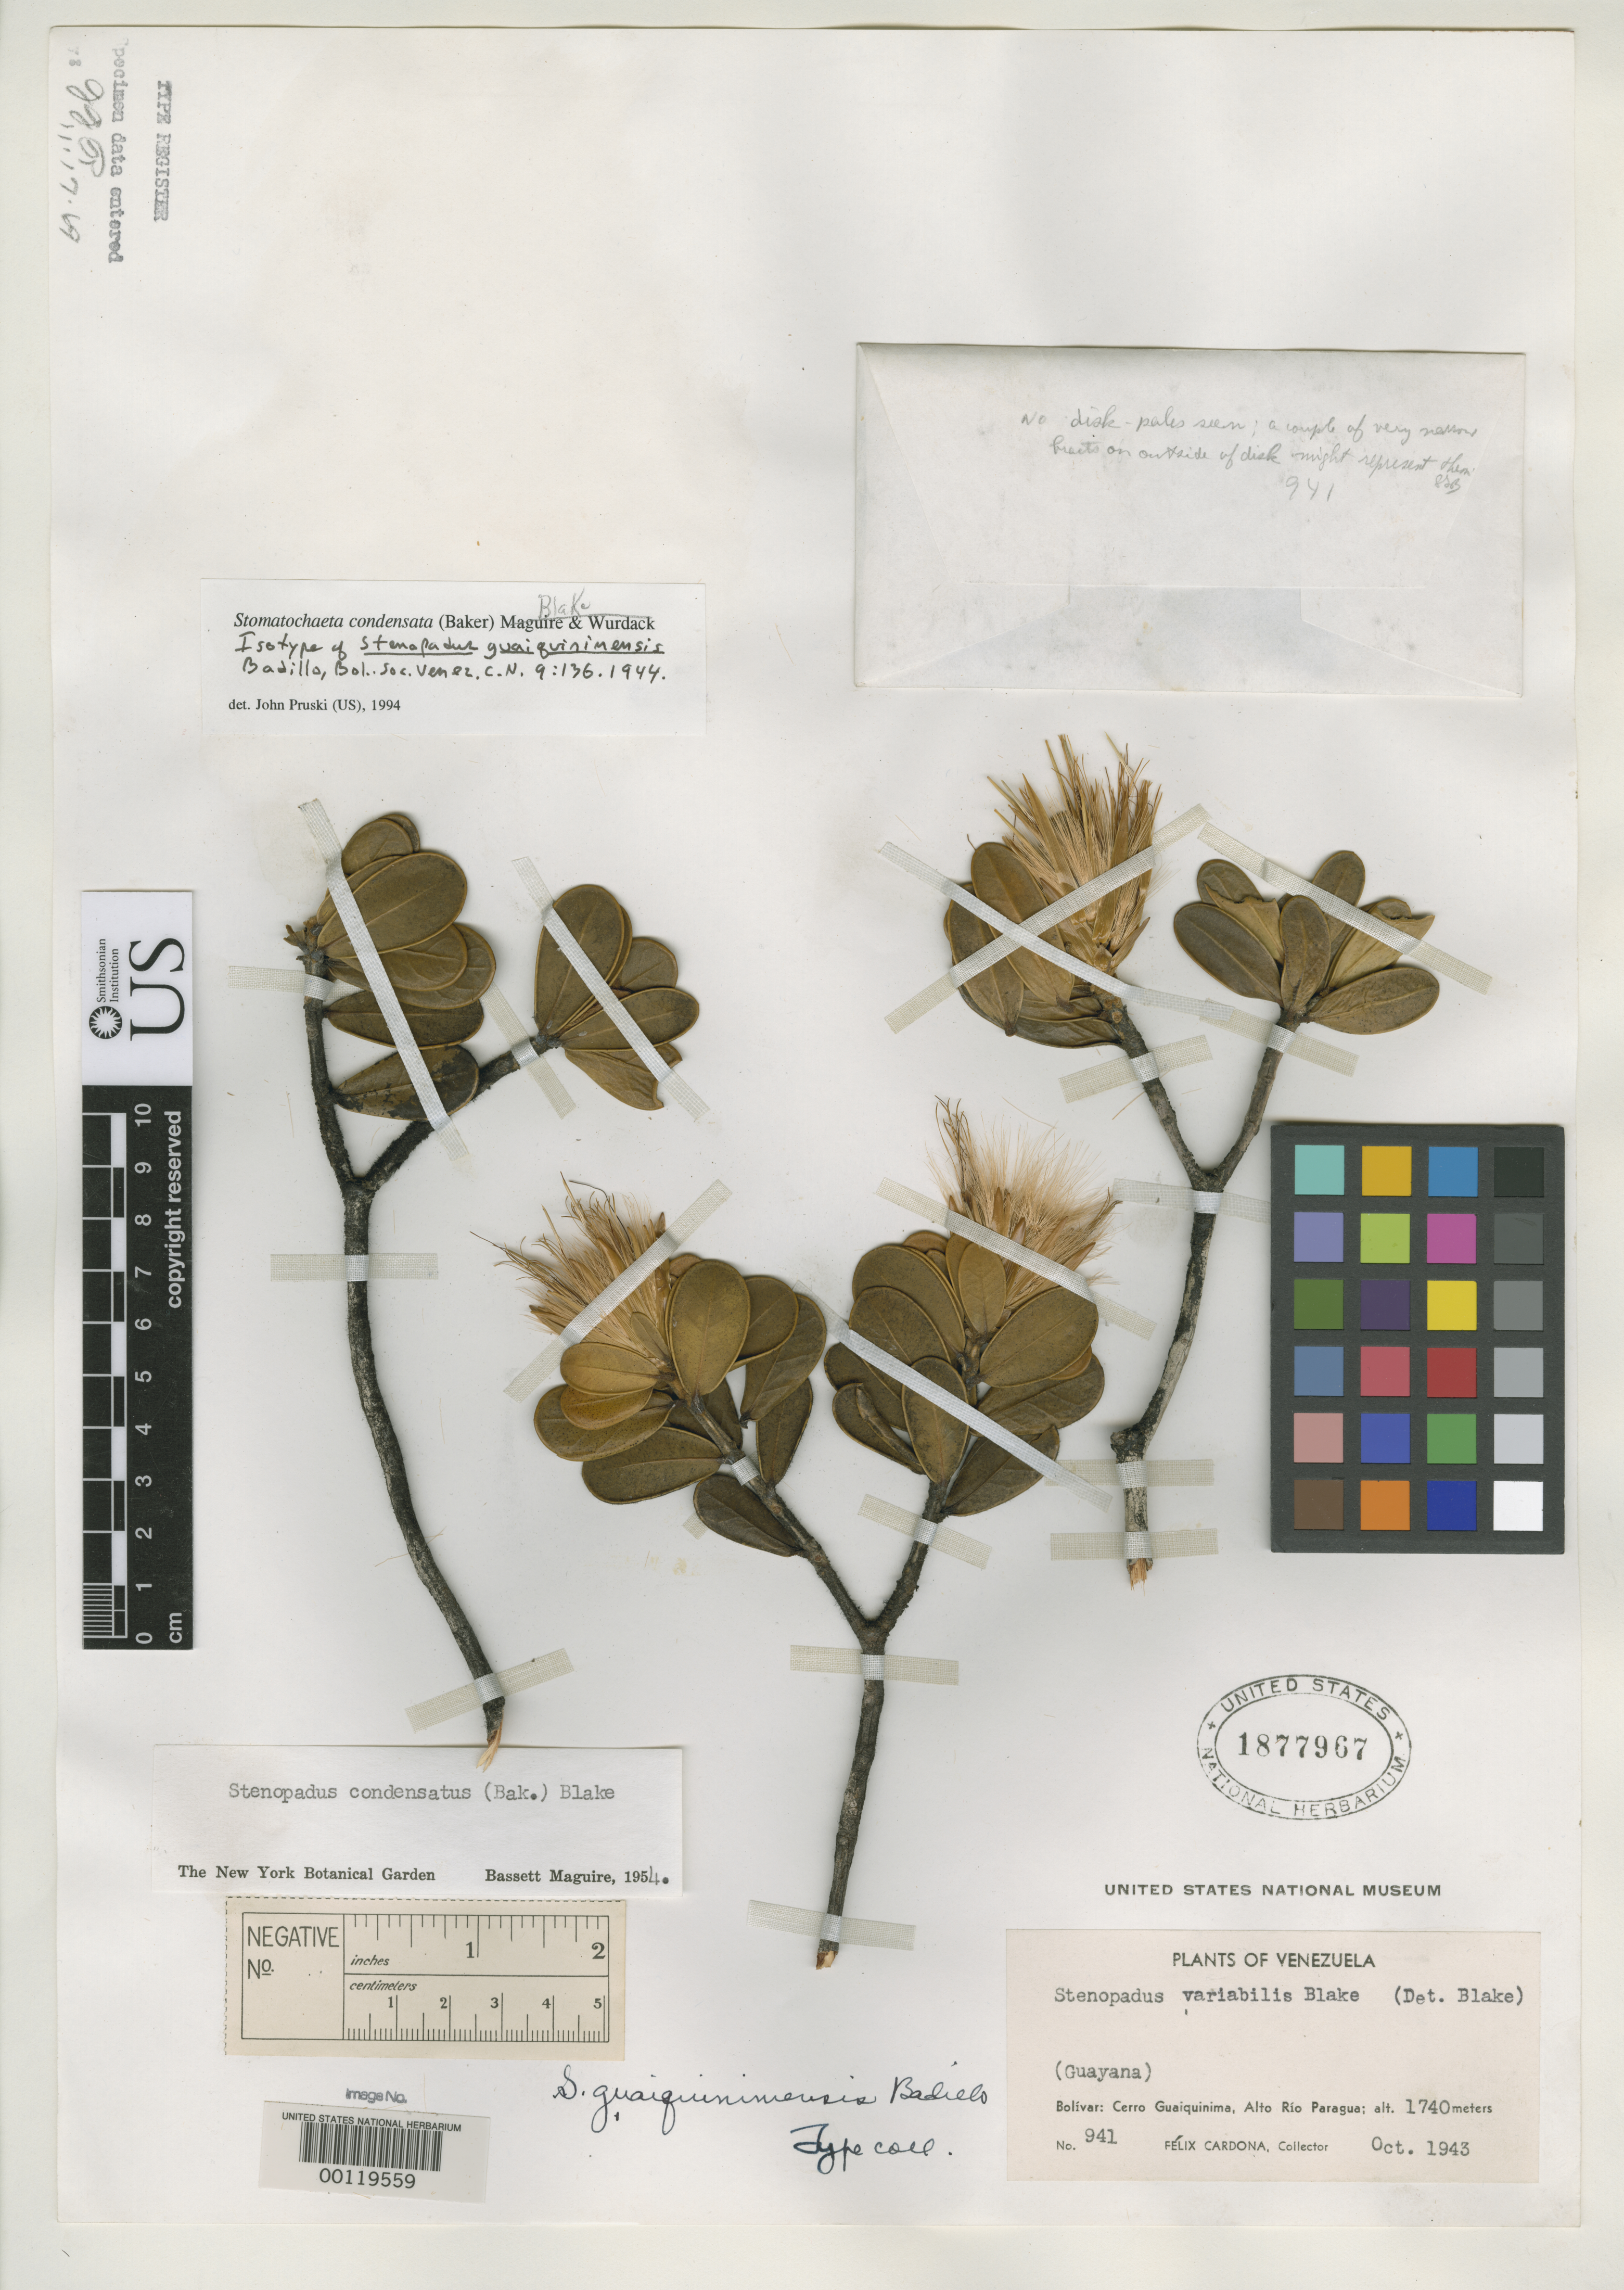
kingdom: Plantae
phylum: Tracheophyta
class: Magnoliopsida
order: Asterales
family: Asteraceae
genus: Stenopadus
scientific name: Stenopadus guaiquinimensis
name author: V.M. Badillo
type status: Isotype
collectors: F. Cardona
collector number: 941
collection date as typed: Oct 1943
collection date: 1943-10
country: Venezuela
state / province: Bolivar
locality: Cerro Guaiquinima, Alto Rio Pargua.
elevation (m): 1740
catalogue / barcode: US 1877967